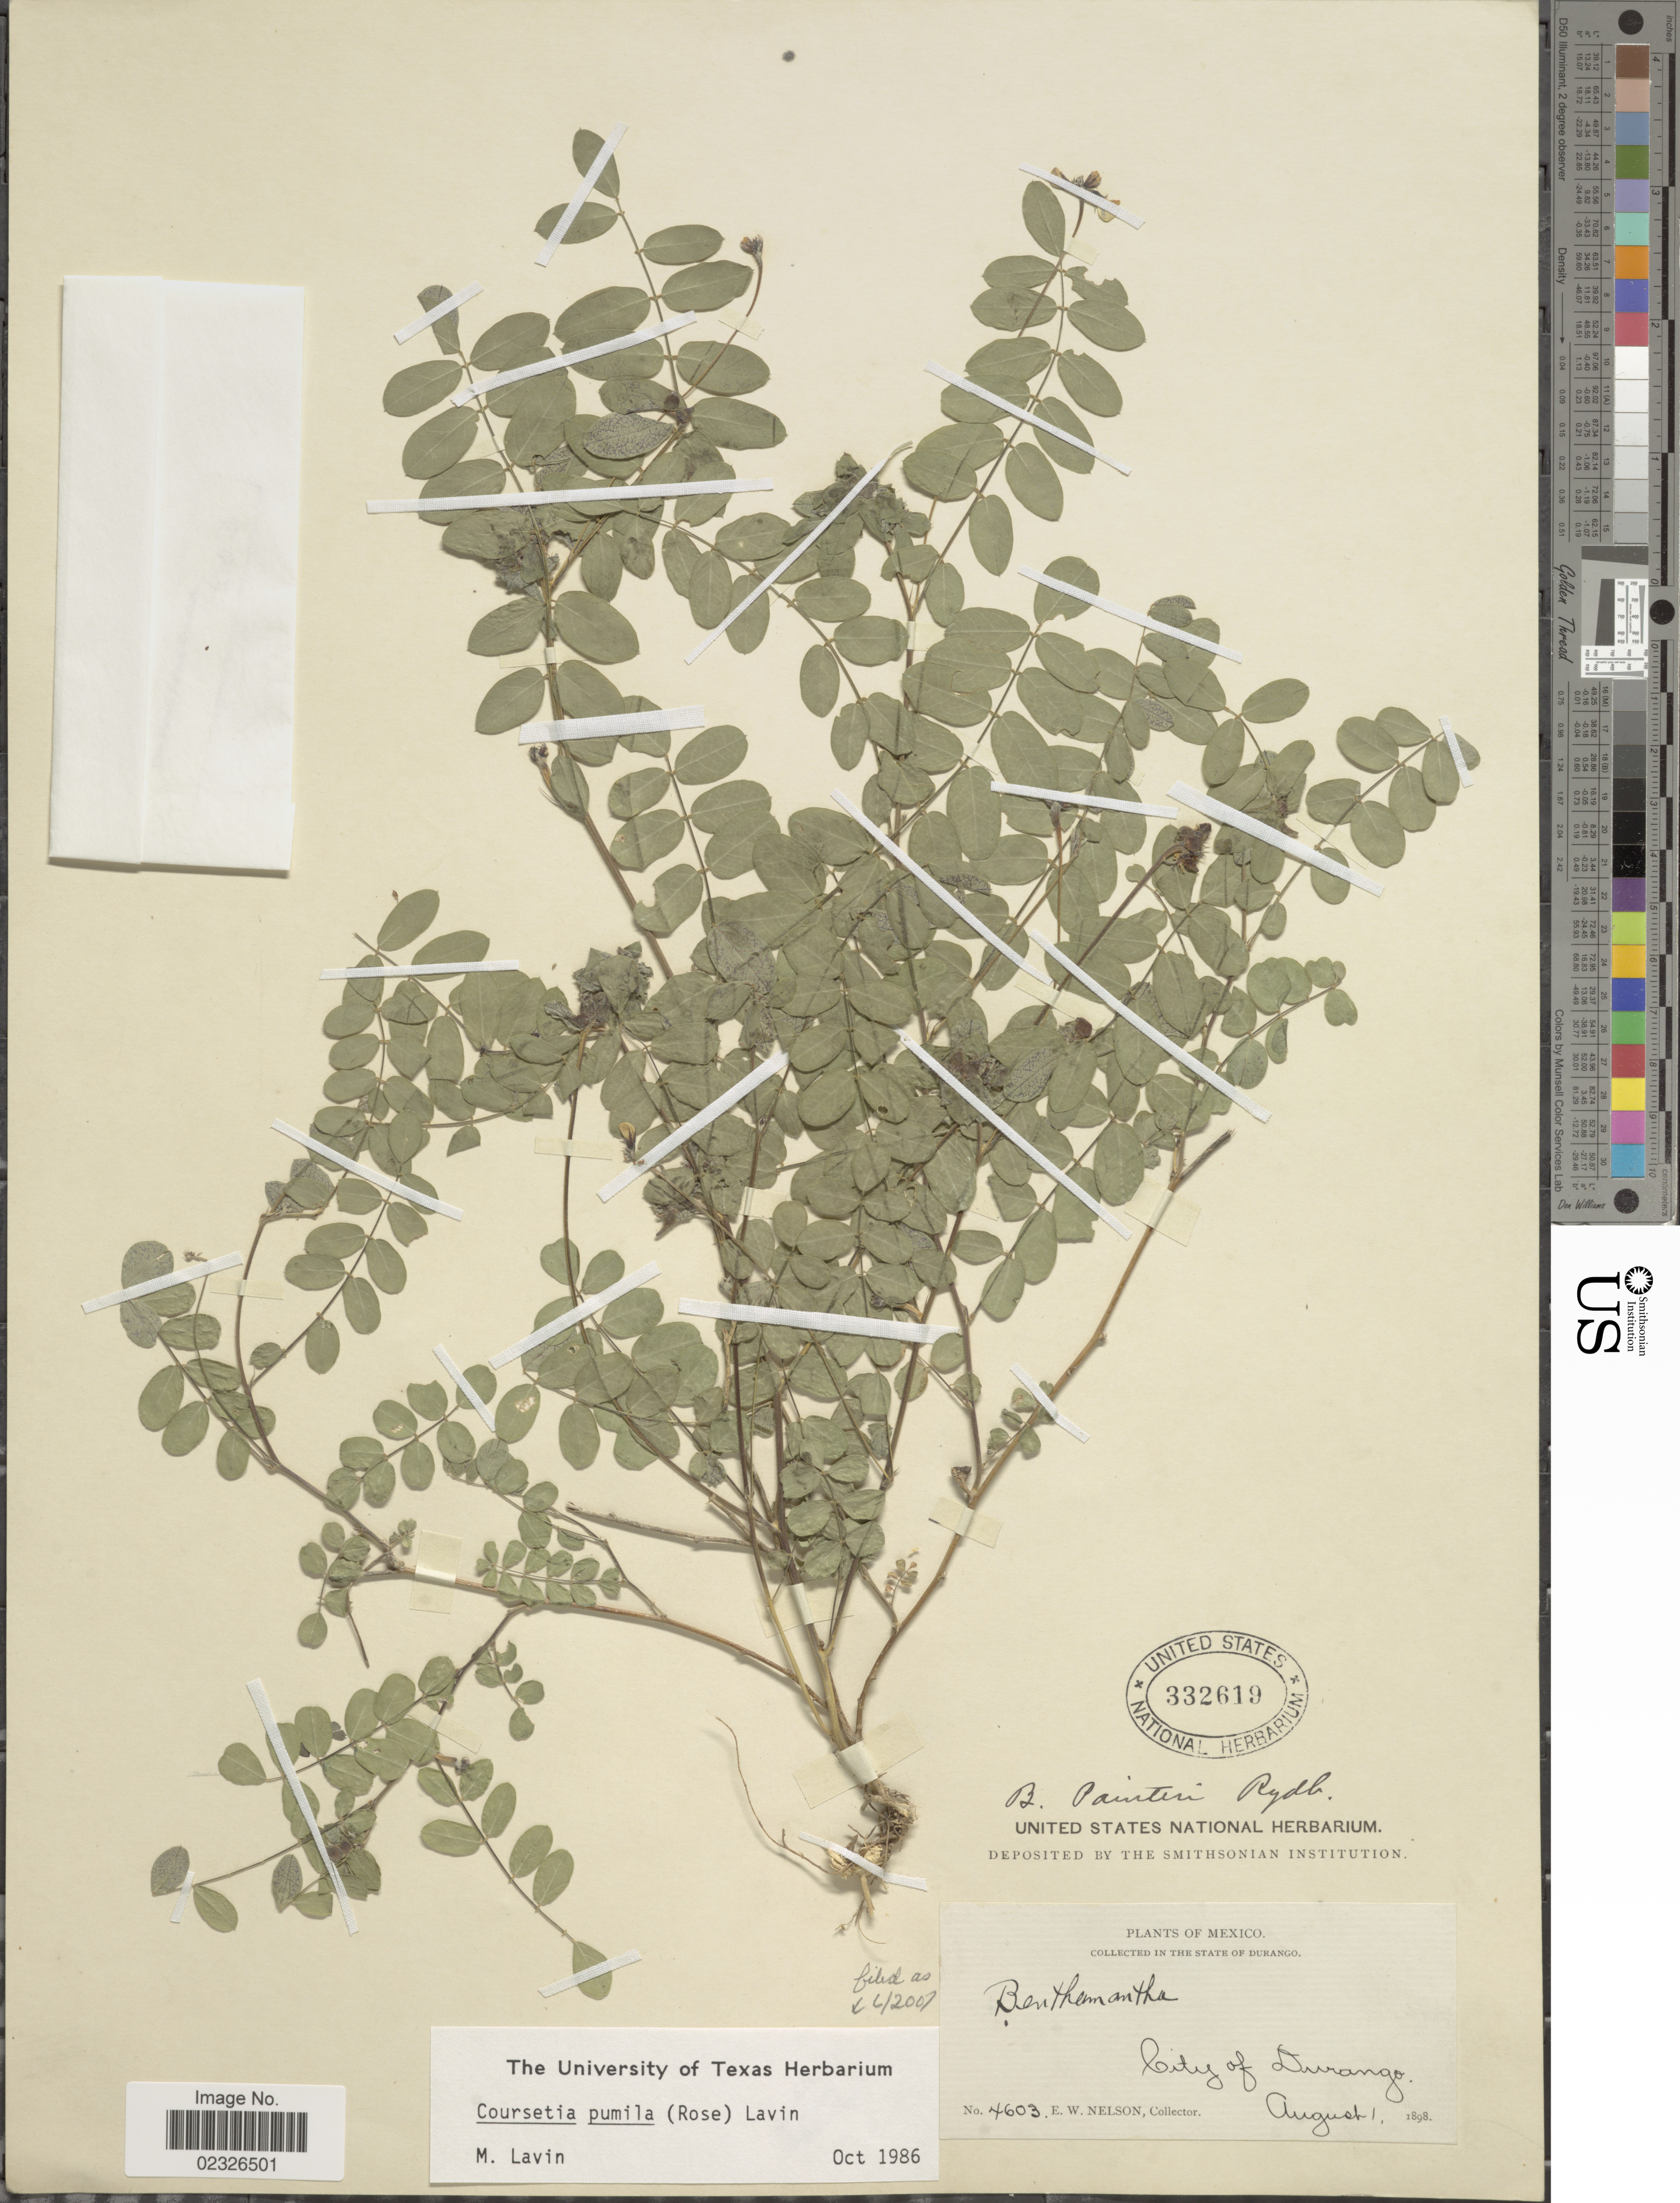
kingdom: Plantae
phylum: Tracheophyta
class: Magnoliopsida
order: Fabales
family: Fabaceae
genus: Coursetia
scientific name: Coursetia pumila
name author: (Rose) Lavin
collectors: E. W. Nelson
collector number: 4603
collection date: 1898-08-01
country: Mexico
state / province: Durango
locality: City of Durango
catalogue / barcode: US 332619